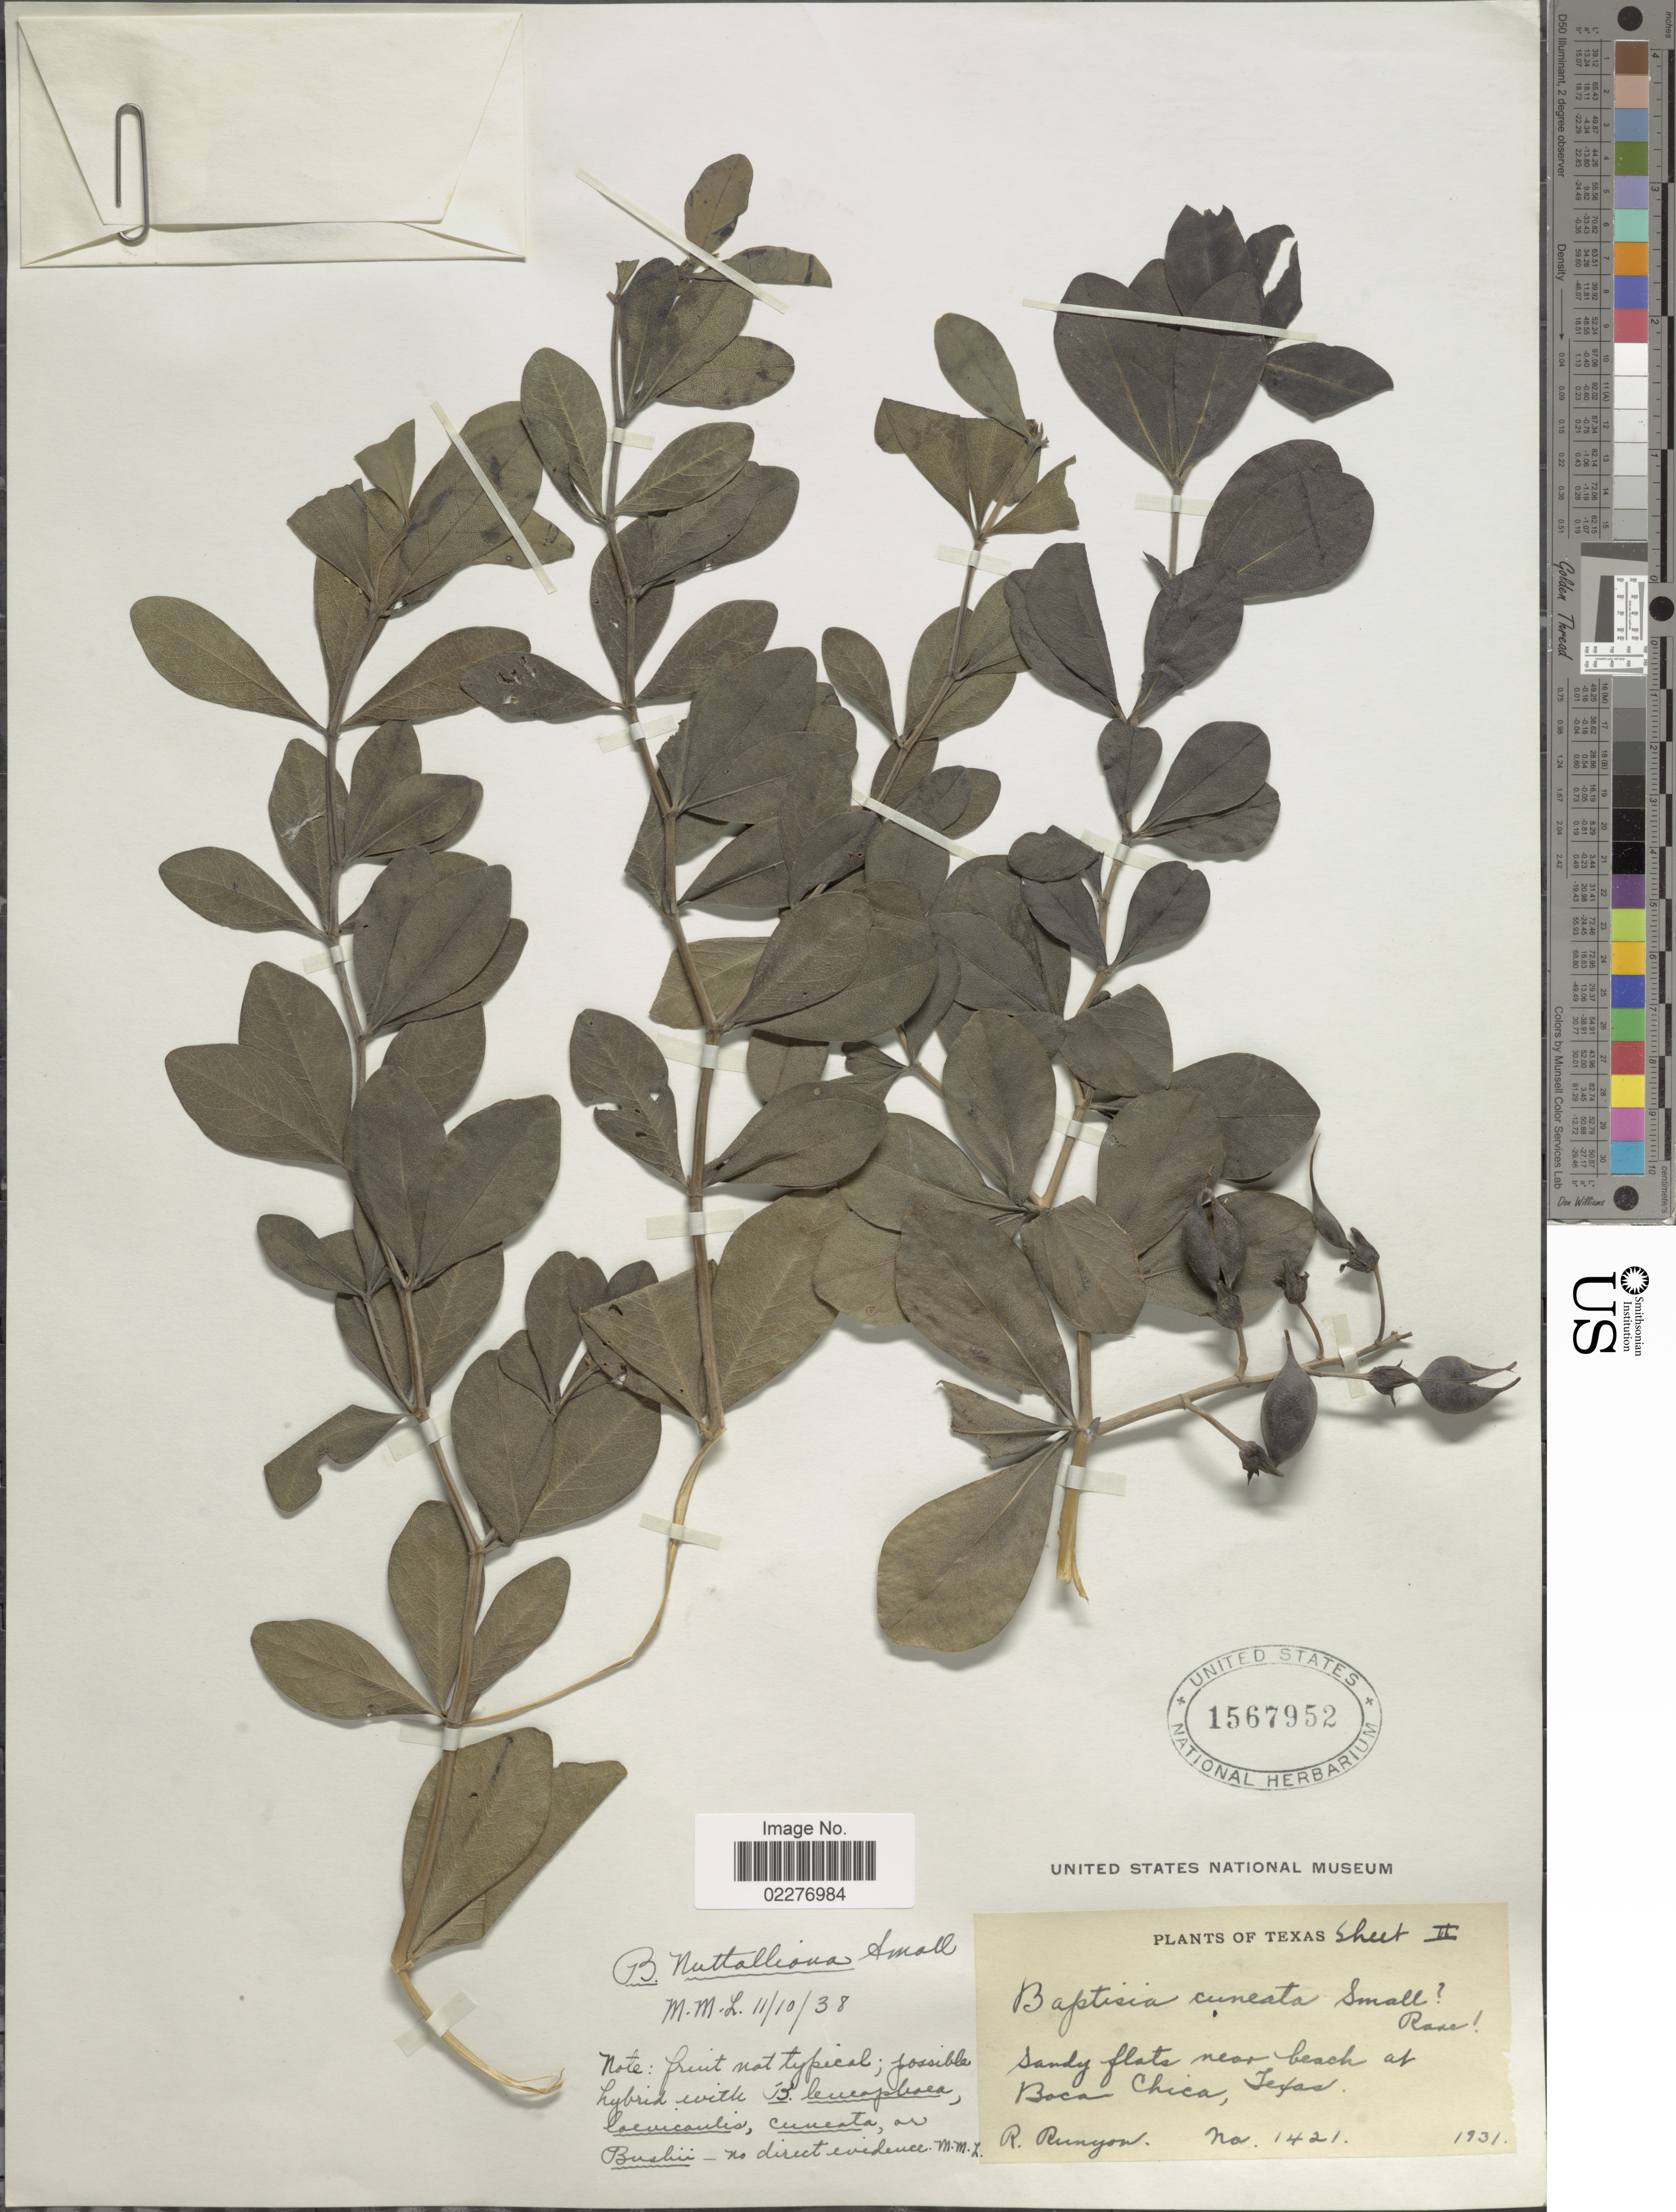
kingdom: Plantae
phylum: Tracheophyta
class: Magnoliopsida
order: Fabales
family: Fabaceae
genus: Baptisia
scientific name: Baptisia nuttalliana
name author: Small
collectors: R. Runyon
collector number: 1421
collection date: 1931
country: United States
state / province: Texas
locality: Sandy flats near beach at Boca Chica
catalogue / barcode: US 1567952